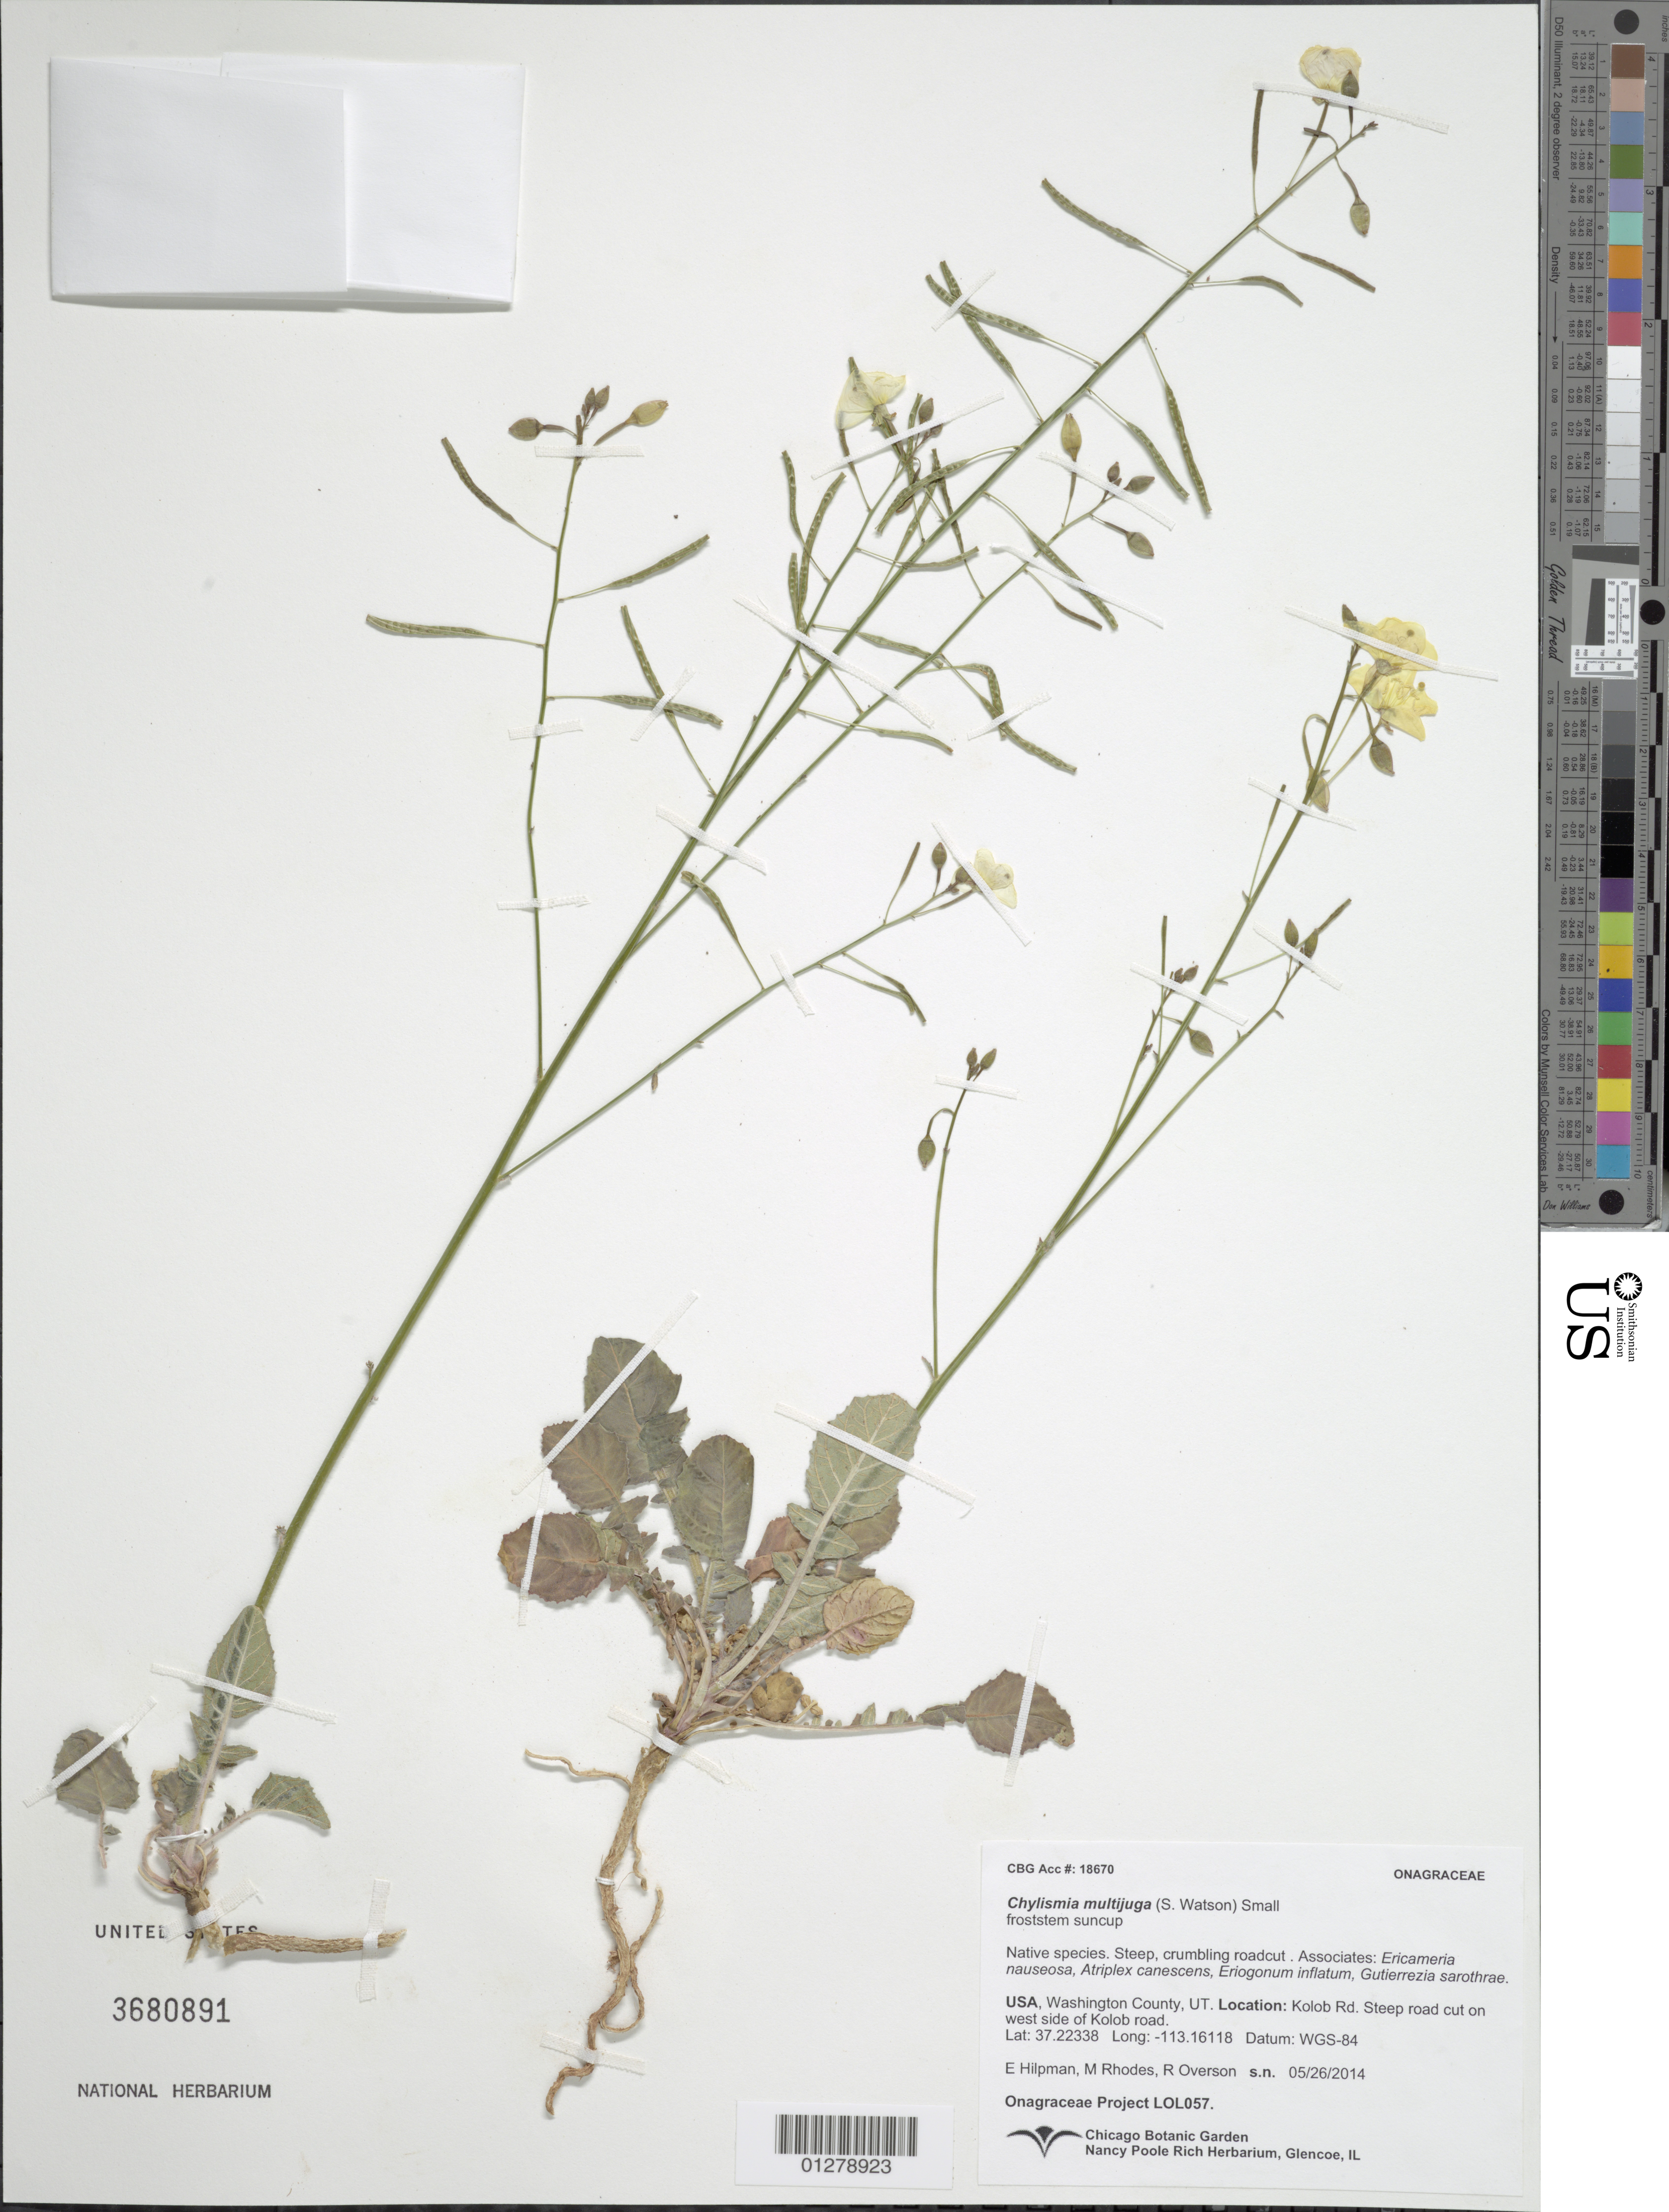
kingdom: Plantae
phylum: Tracheophyta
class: Magnoliopsida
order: Myrtales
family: Onagraceae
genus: Chylismia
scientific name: Chylismia multijuga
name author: (S. Watson) Small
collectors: Onagraceae Project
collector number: LOL 057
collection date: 2014-05-26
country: United States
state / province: Utah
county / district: Washington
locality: Steep road cut on west side of the road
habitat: roadcut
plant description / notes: CHIC, US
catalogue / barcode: US 3680891